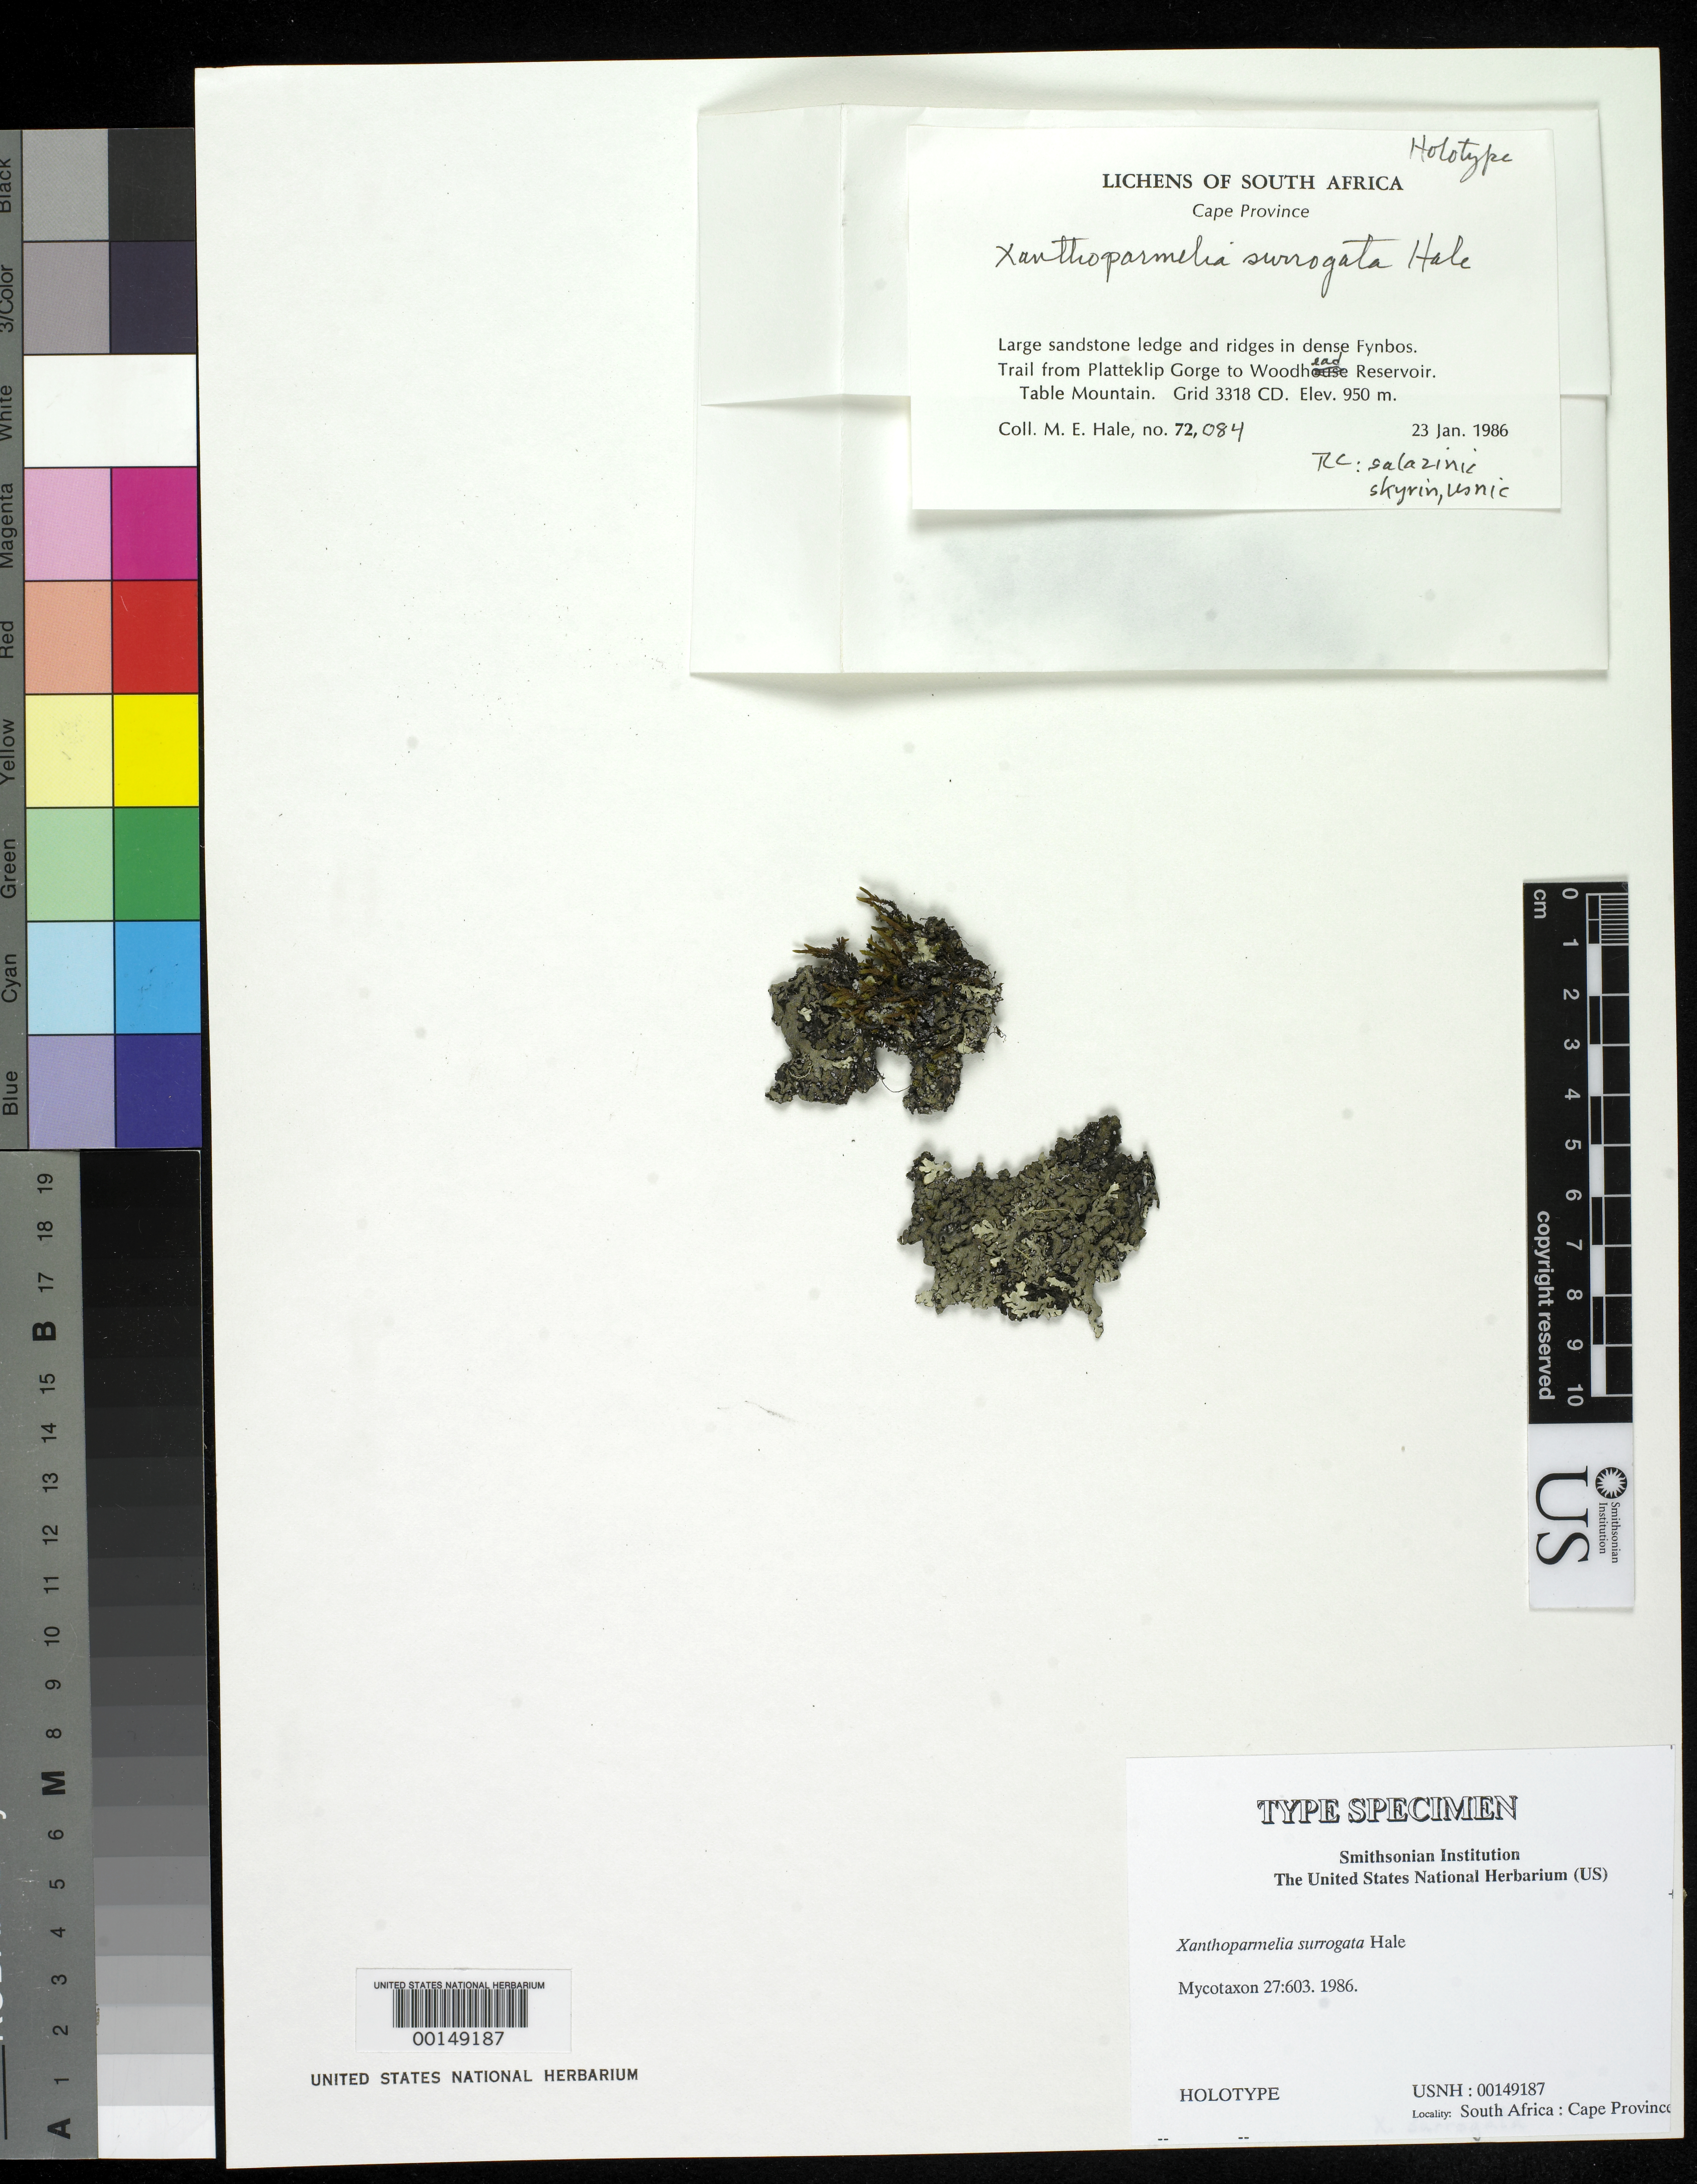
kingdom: Fungi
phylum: Ascomycota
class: Lecanoromycetes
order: Lecanorales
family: Parmeliaceae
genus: Xanthoparmelia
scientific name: Xanthoparmelia surrogata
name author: Hale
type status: Holotype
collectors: M. Hale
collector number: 72084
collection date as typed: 23 Jan 1986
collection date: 1986-01-23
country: South Africa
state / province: Western Cape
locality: Grid 3318 CD, Trail from Platteklip Gorge to Woodhead Reservoir, Table Mountain, sandstone ledge & ridges in dense fynbos.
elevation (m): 950